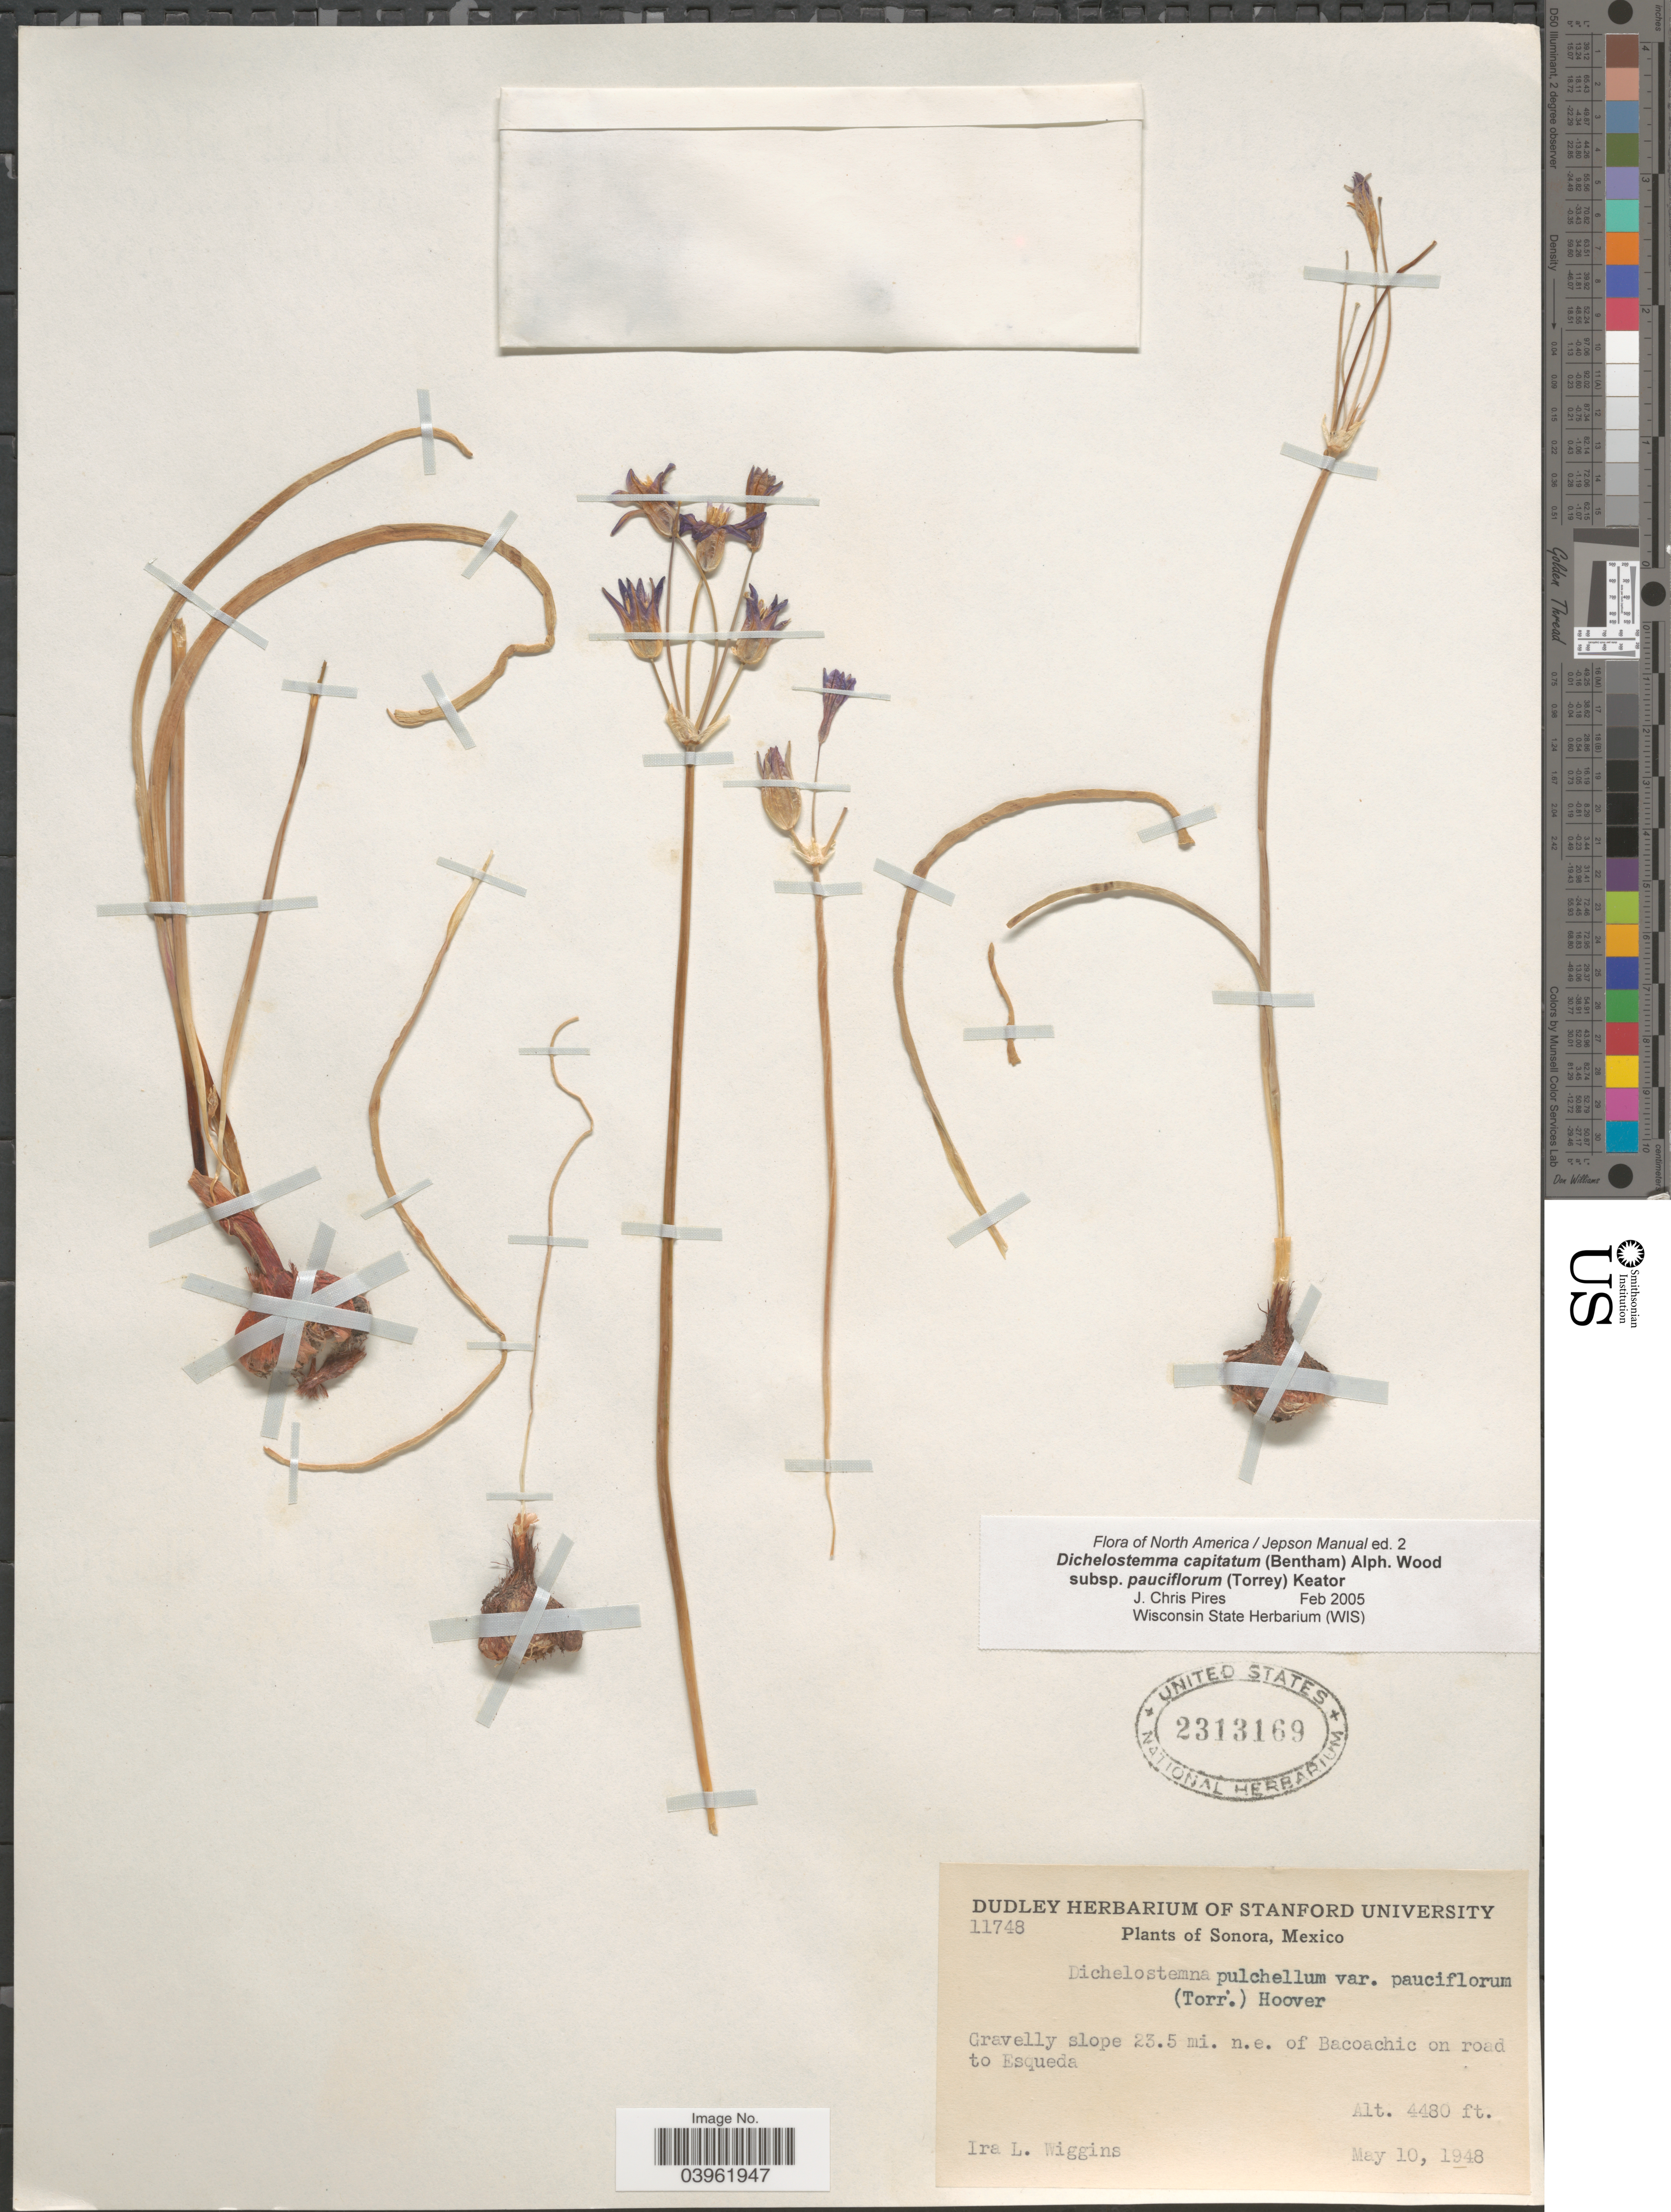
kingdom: Plantae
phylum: Tracheophyta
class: Liliopsida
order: Asparagales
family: Asparagaceae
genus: Dichelostemma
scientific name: Dichelostemma capitatum subsp. pauciflorum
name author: (Torr.) Keator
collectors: I. L. Wiggins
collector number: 11748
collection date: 1948-05-10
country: Mexico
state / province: Sonora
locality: Gravelly slope 23.5 mi. n.e. of Bacoachic on road to Esqueda.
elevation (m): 1366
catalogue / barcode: US 2313169